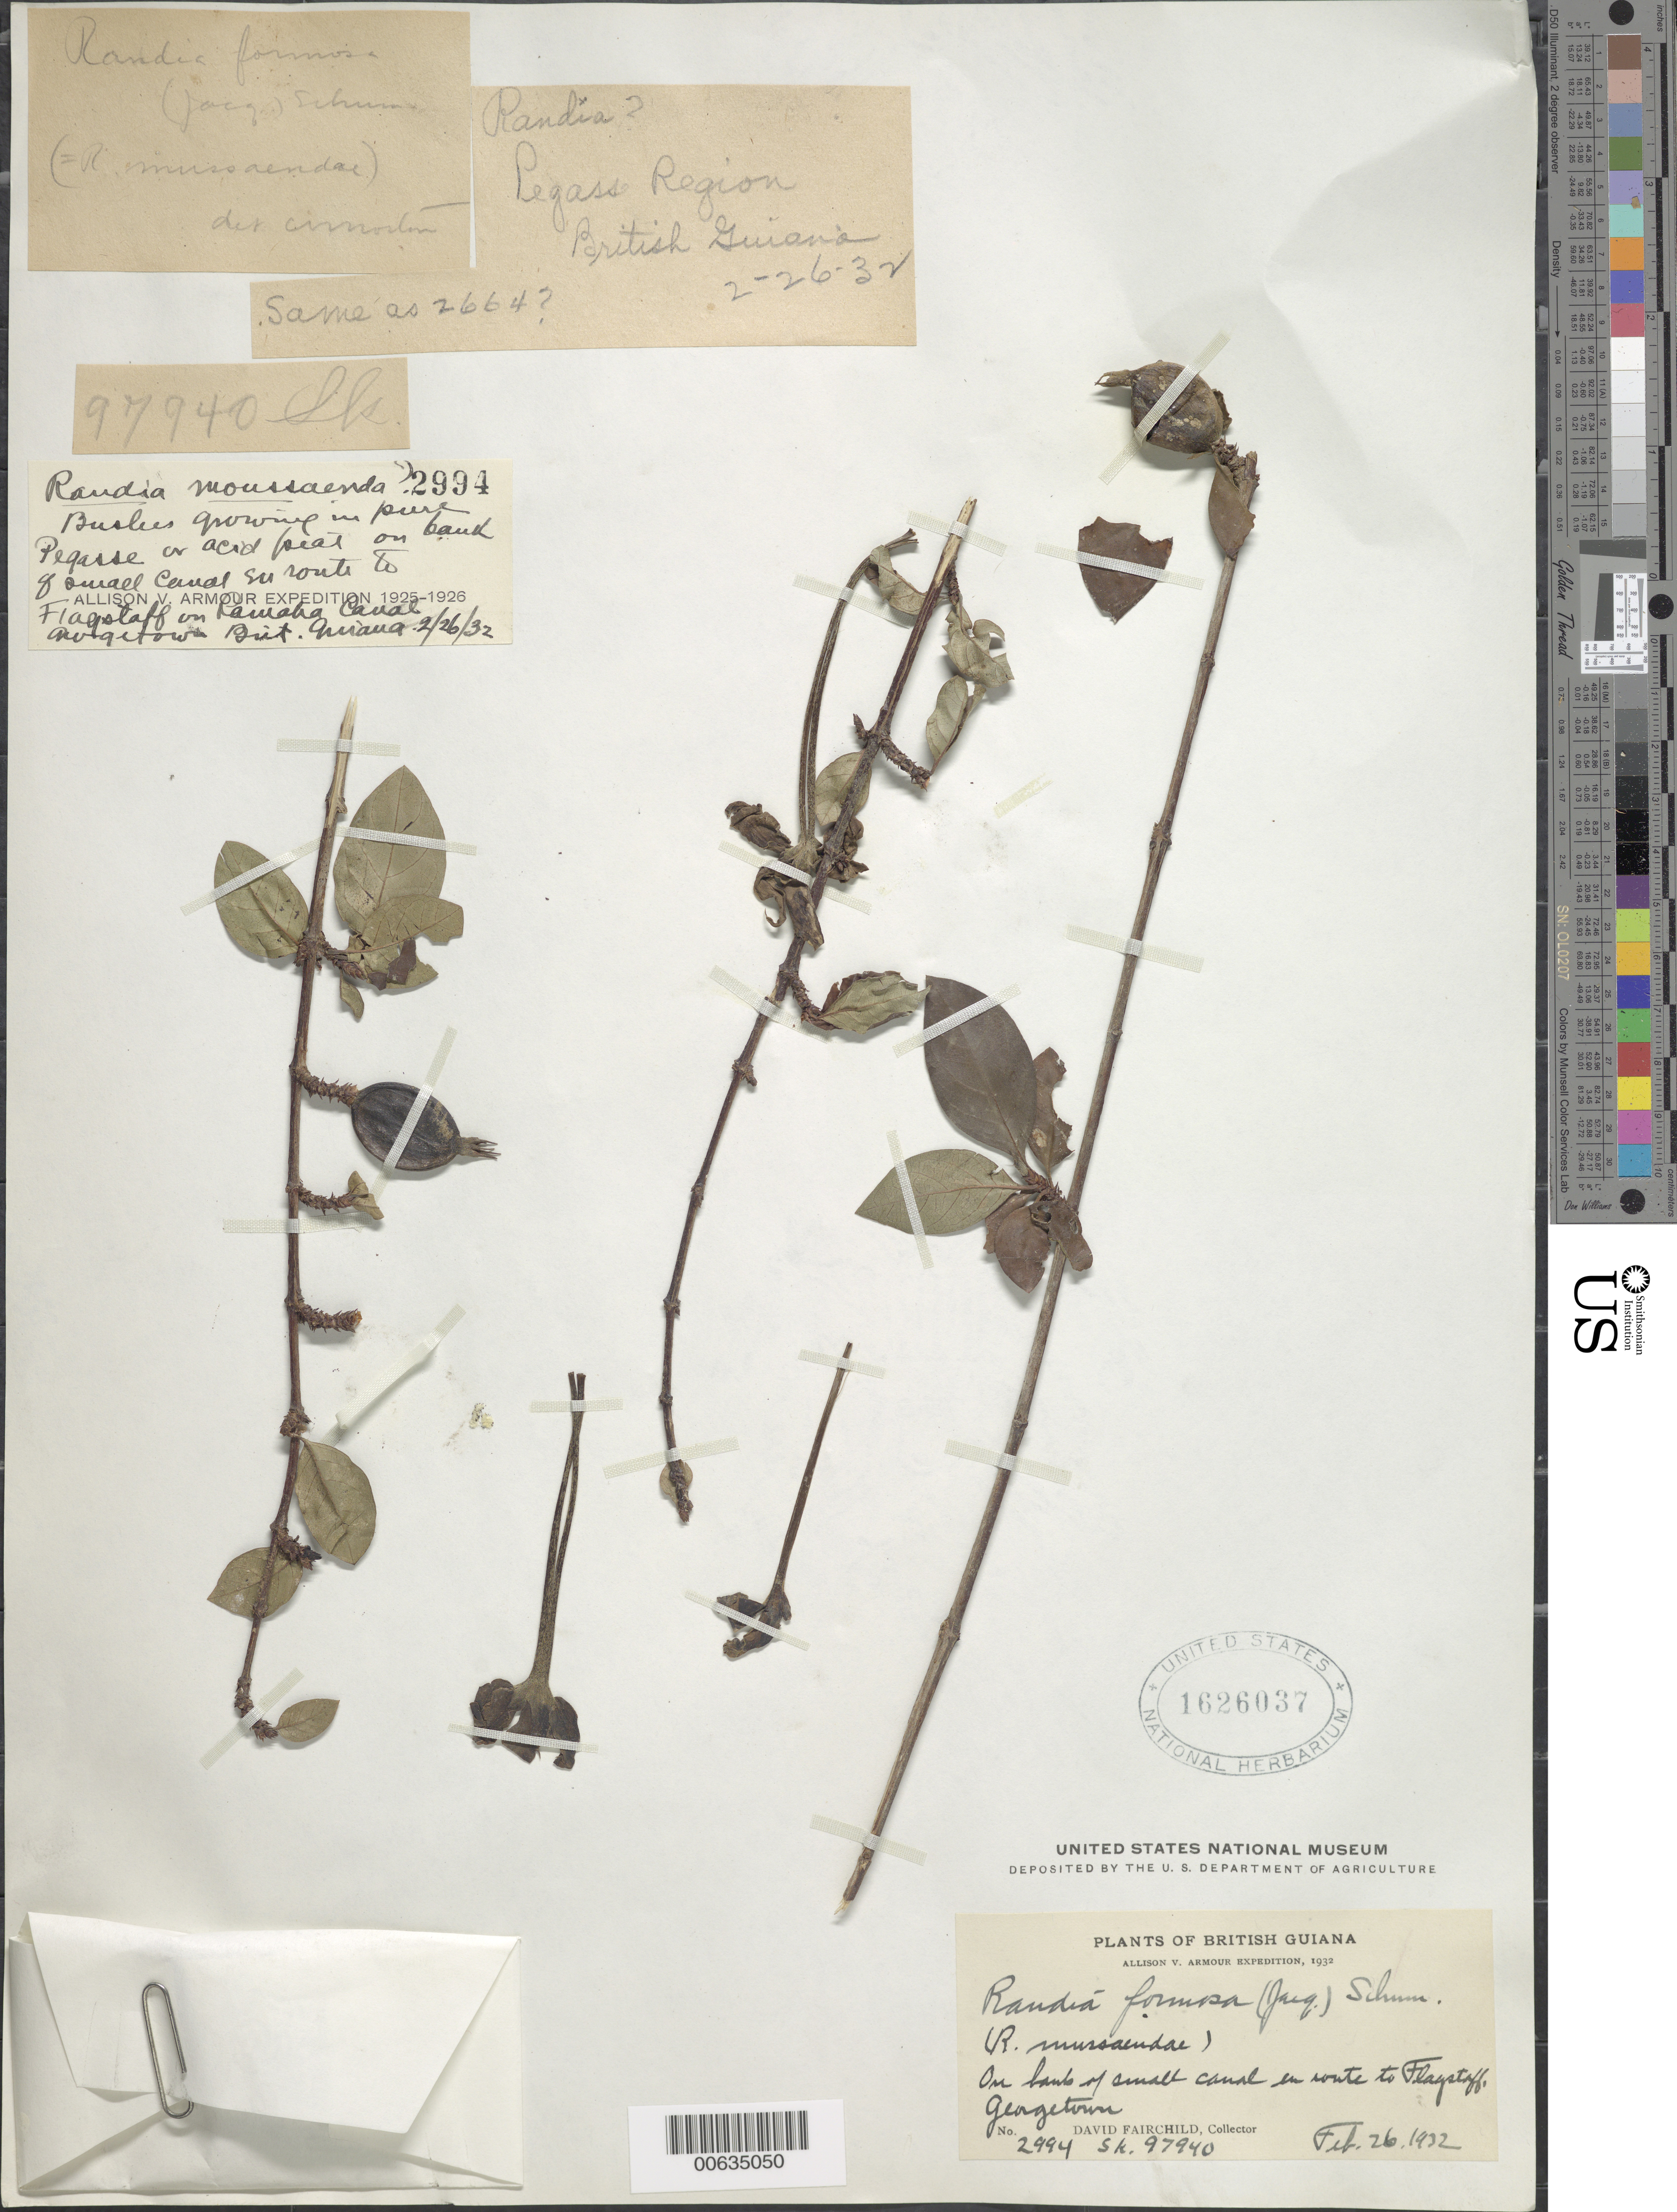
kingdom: Plantae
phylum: Tracheophyta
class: Magnoliopsida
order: Gentianales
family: Rubiaceae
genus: Randia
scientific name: Randia formosa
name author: (Jacq.) K. Schum.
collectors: D. G. Fairchild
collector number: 2994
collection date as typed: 26-Feb-32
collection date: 1932-02-26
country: Guyana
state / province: Demerara-Mahaica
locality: Georgetown, en route Flagstaff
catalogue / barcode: US 1626037